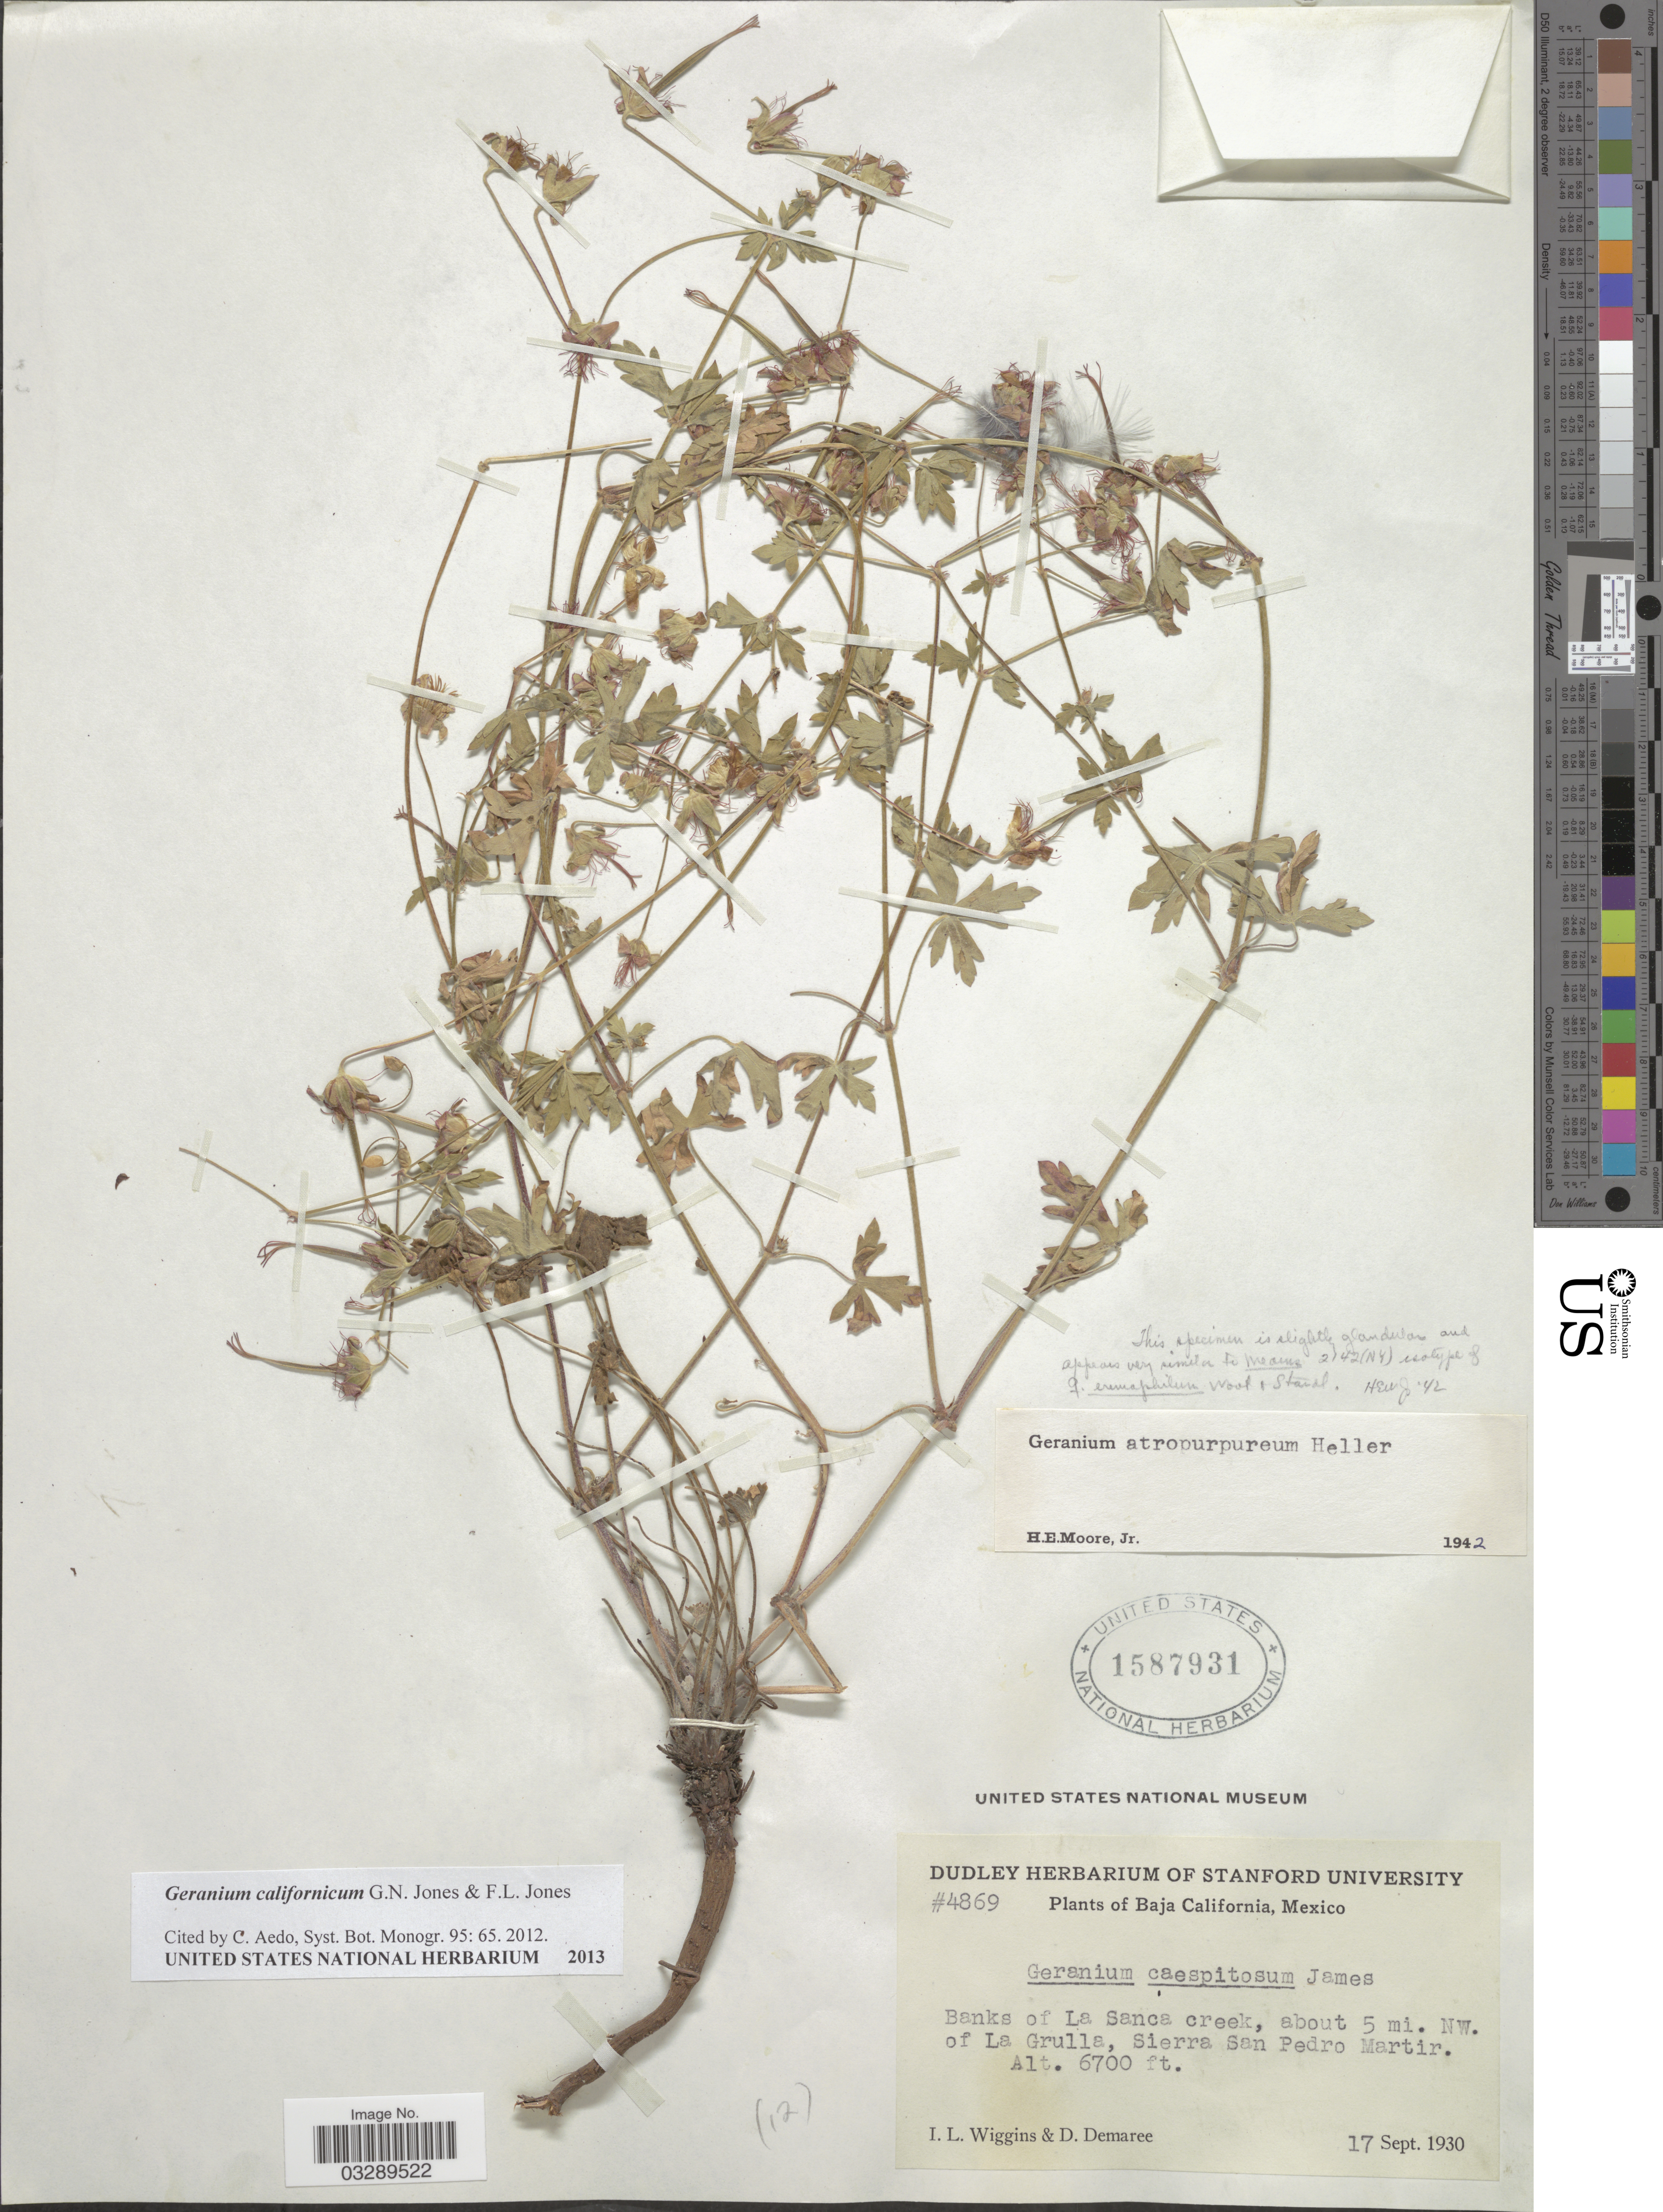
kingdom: Plantae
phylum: Tracheophyta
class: Magnoliopsida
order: Geraniales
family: Geraniaceae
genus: Geranium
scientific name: Geranium californicum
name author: G.N. Jones & F.L. Jones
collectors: I. L. Wiggins & D. Demaree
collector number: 4869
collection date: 1930-09-17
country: Mexico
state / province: Baja California Norte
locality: Banks of La Sanca creek, about 5 mi. NW. of La Grulla, Sierra San Pedro Martir.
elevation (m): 2042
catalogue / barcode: US 1587931